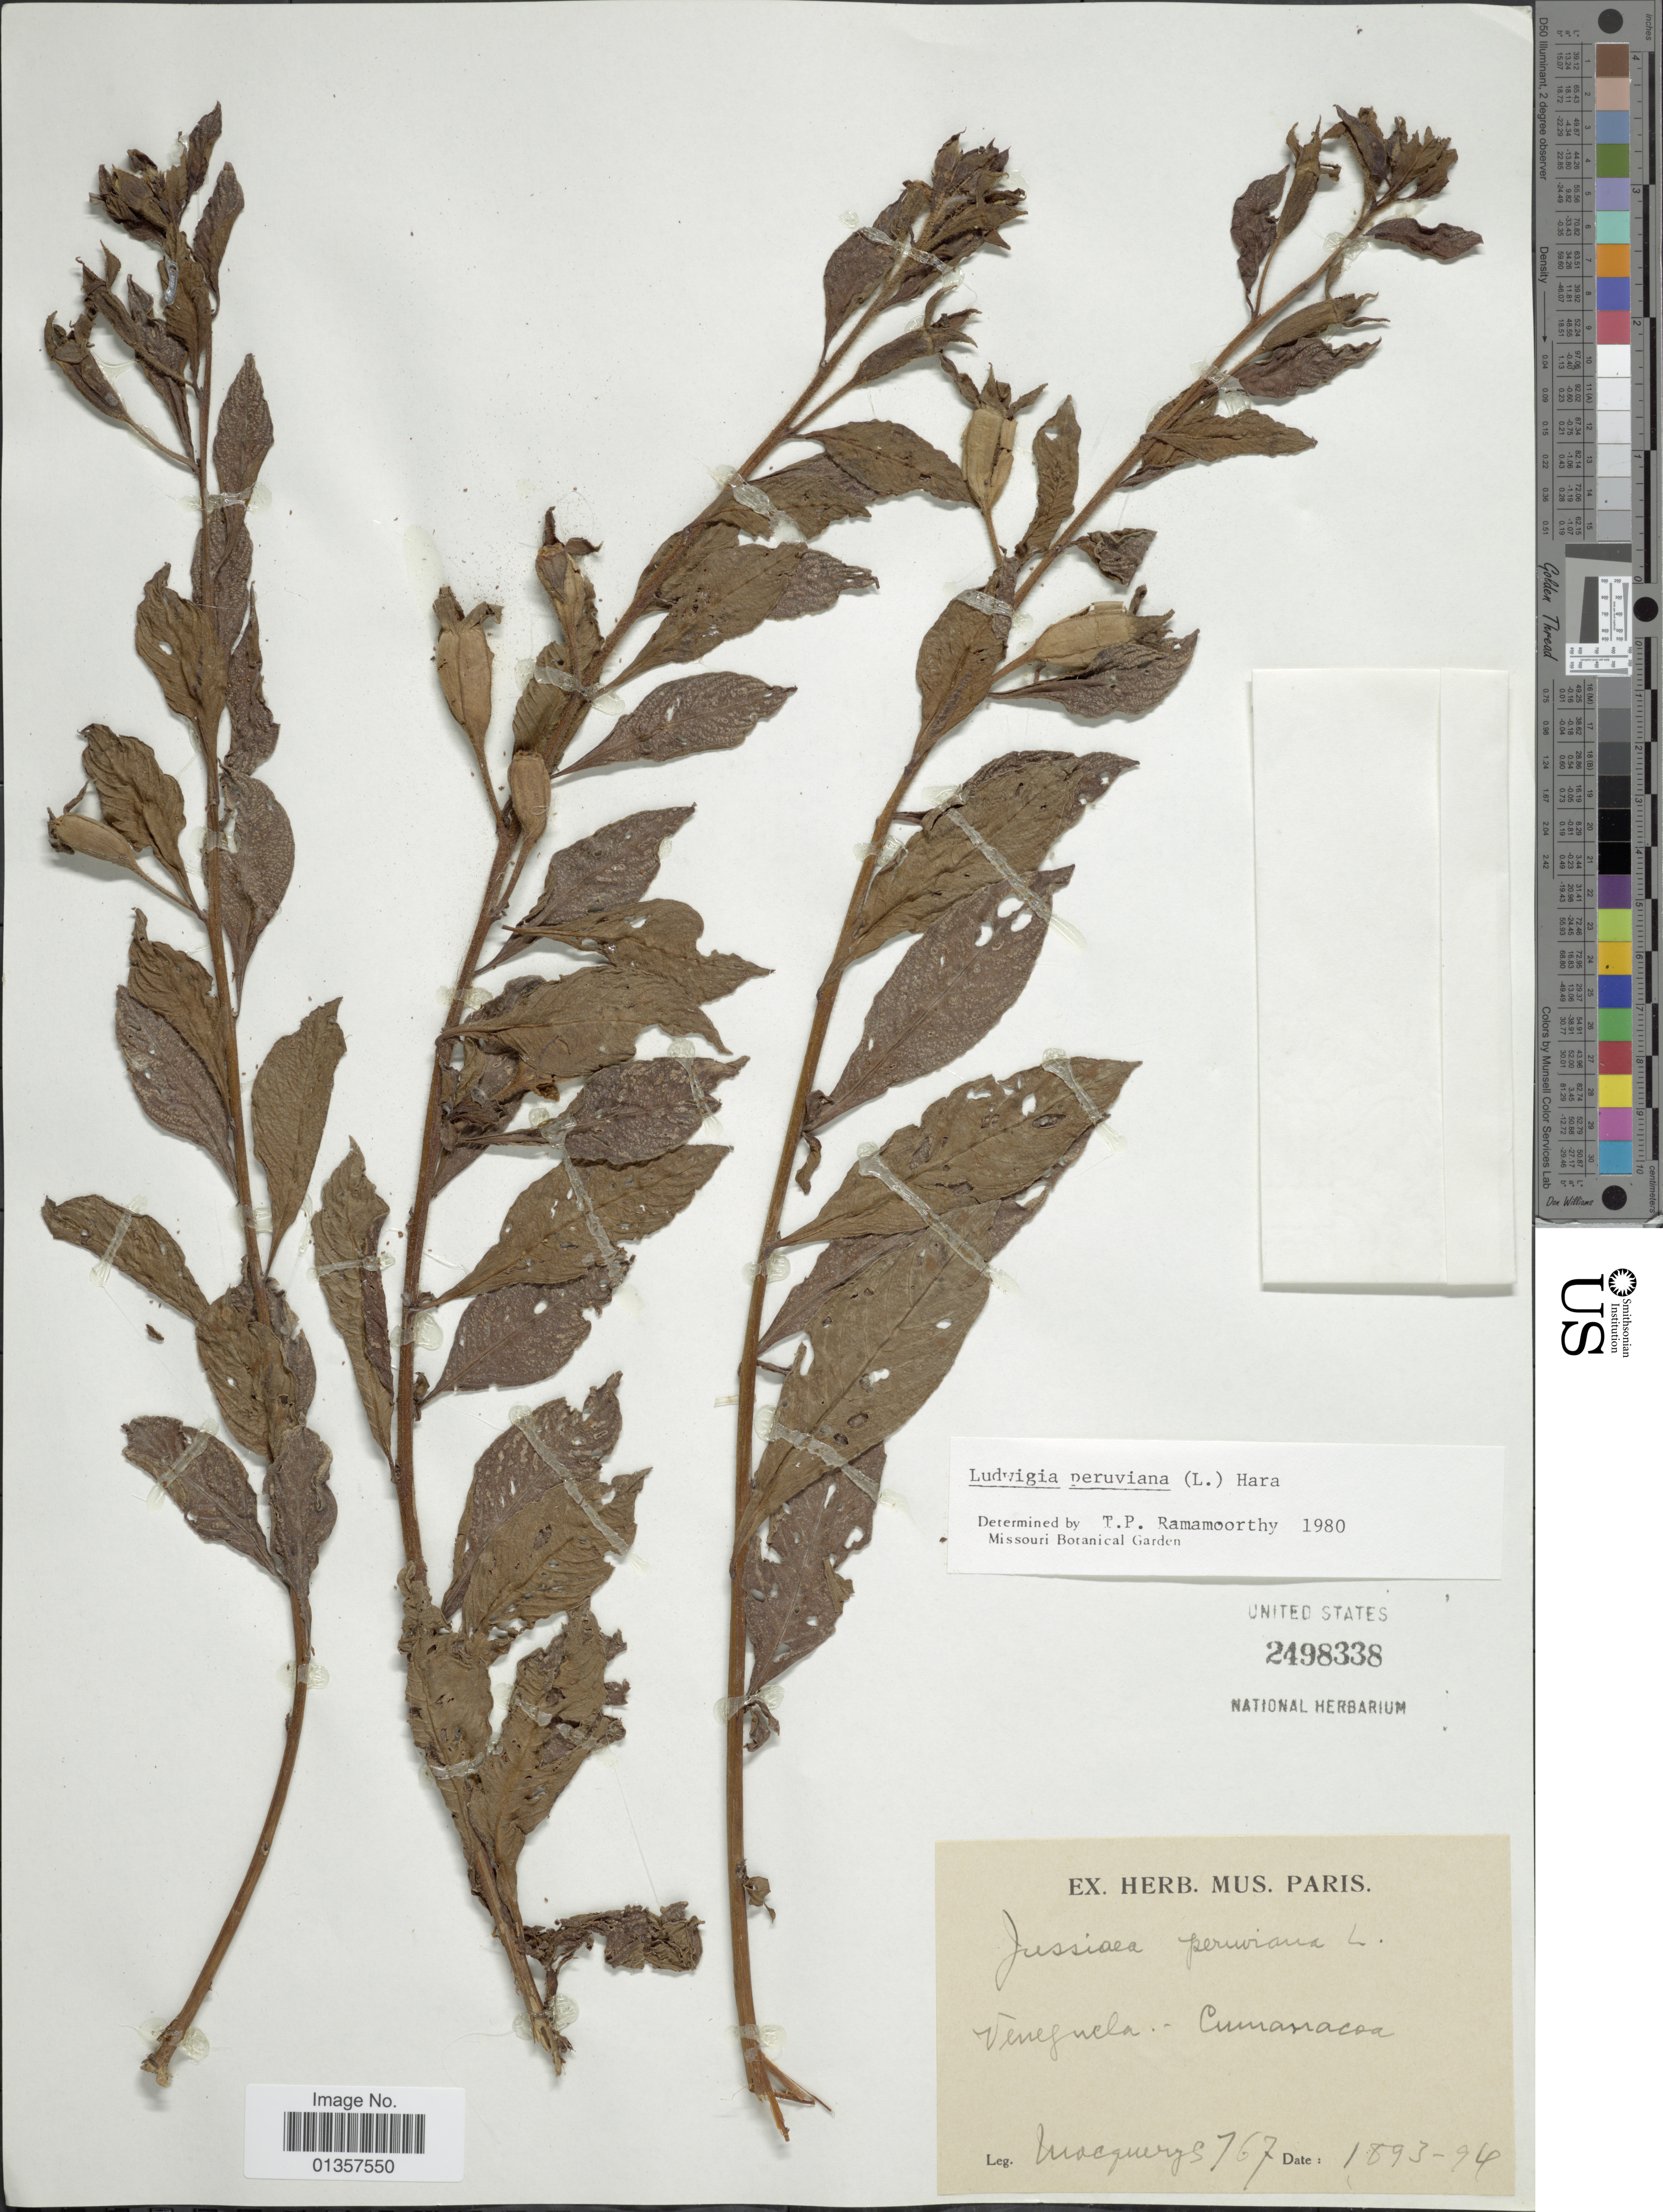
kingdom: Plantae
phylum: Tracheophyta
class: Magnoliopsida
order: Myrtales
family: Onagraceae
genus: Ludwigia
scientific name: Ludwigia peruviana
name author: (L.) H. Hara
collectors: A. Mocquerys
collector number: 767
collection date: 1893/1894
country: Venezuela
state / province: Sucre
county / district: Montes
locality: Cumanacoa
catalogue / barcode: US 2498338